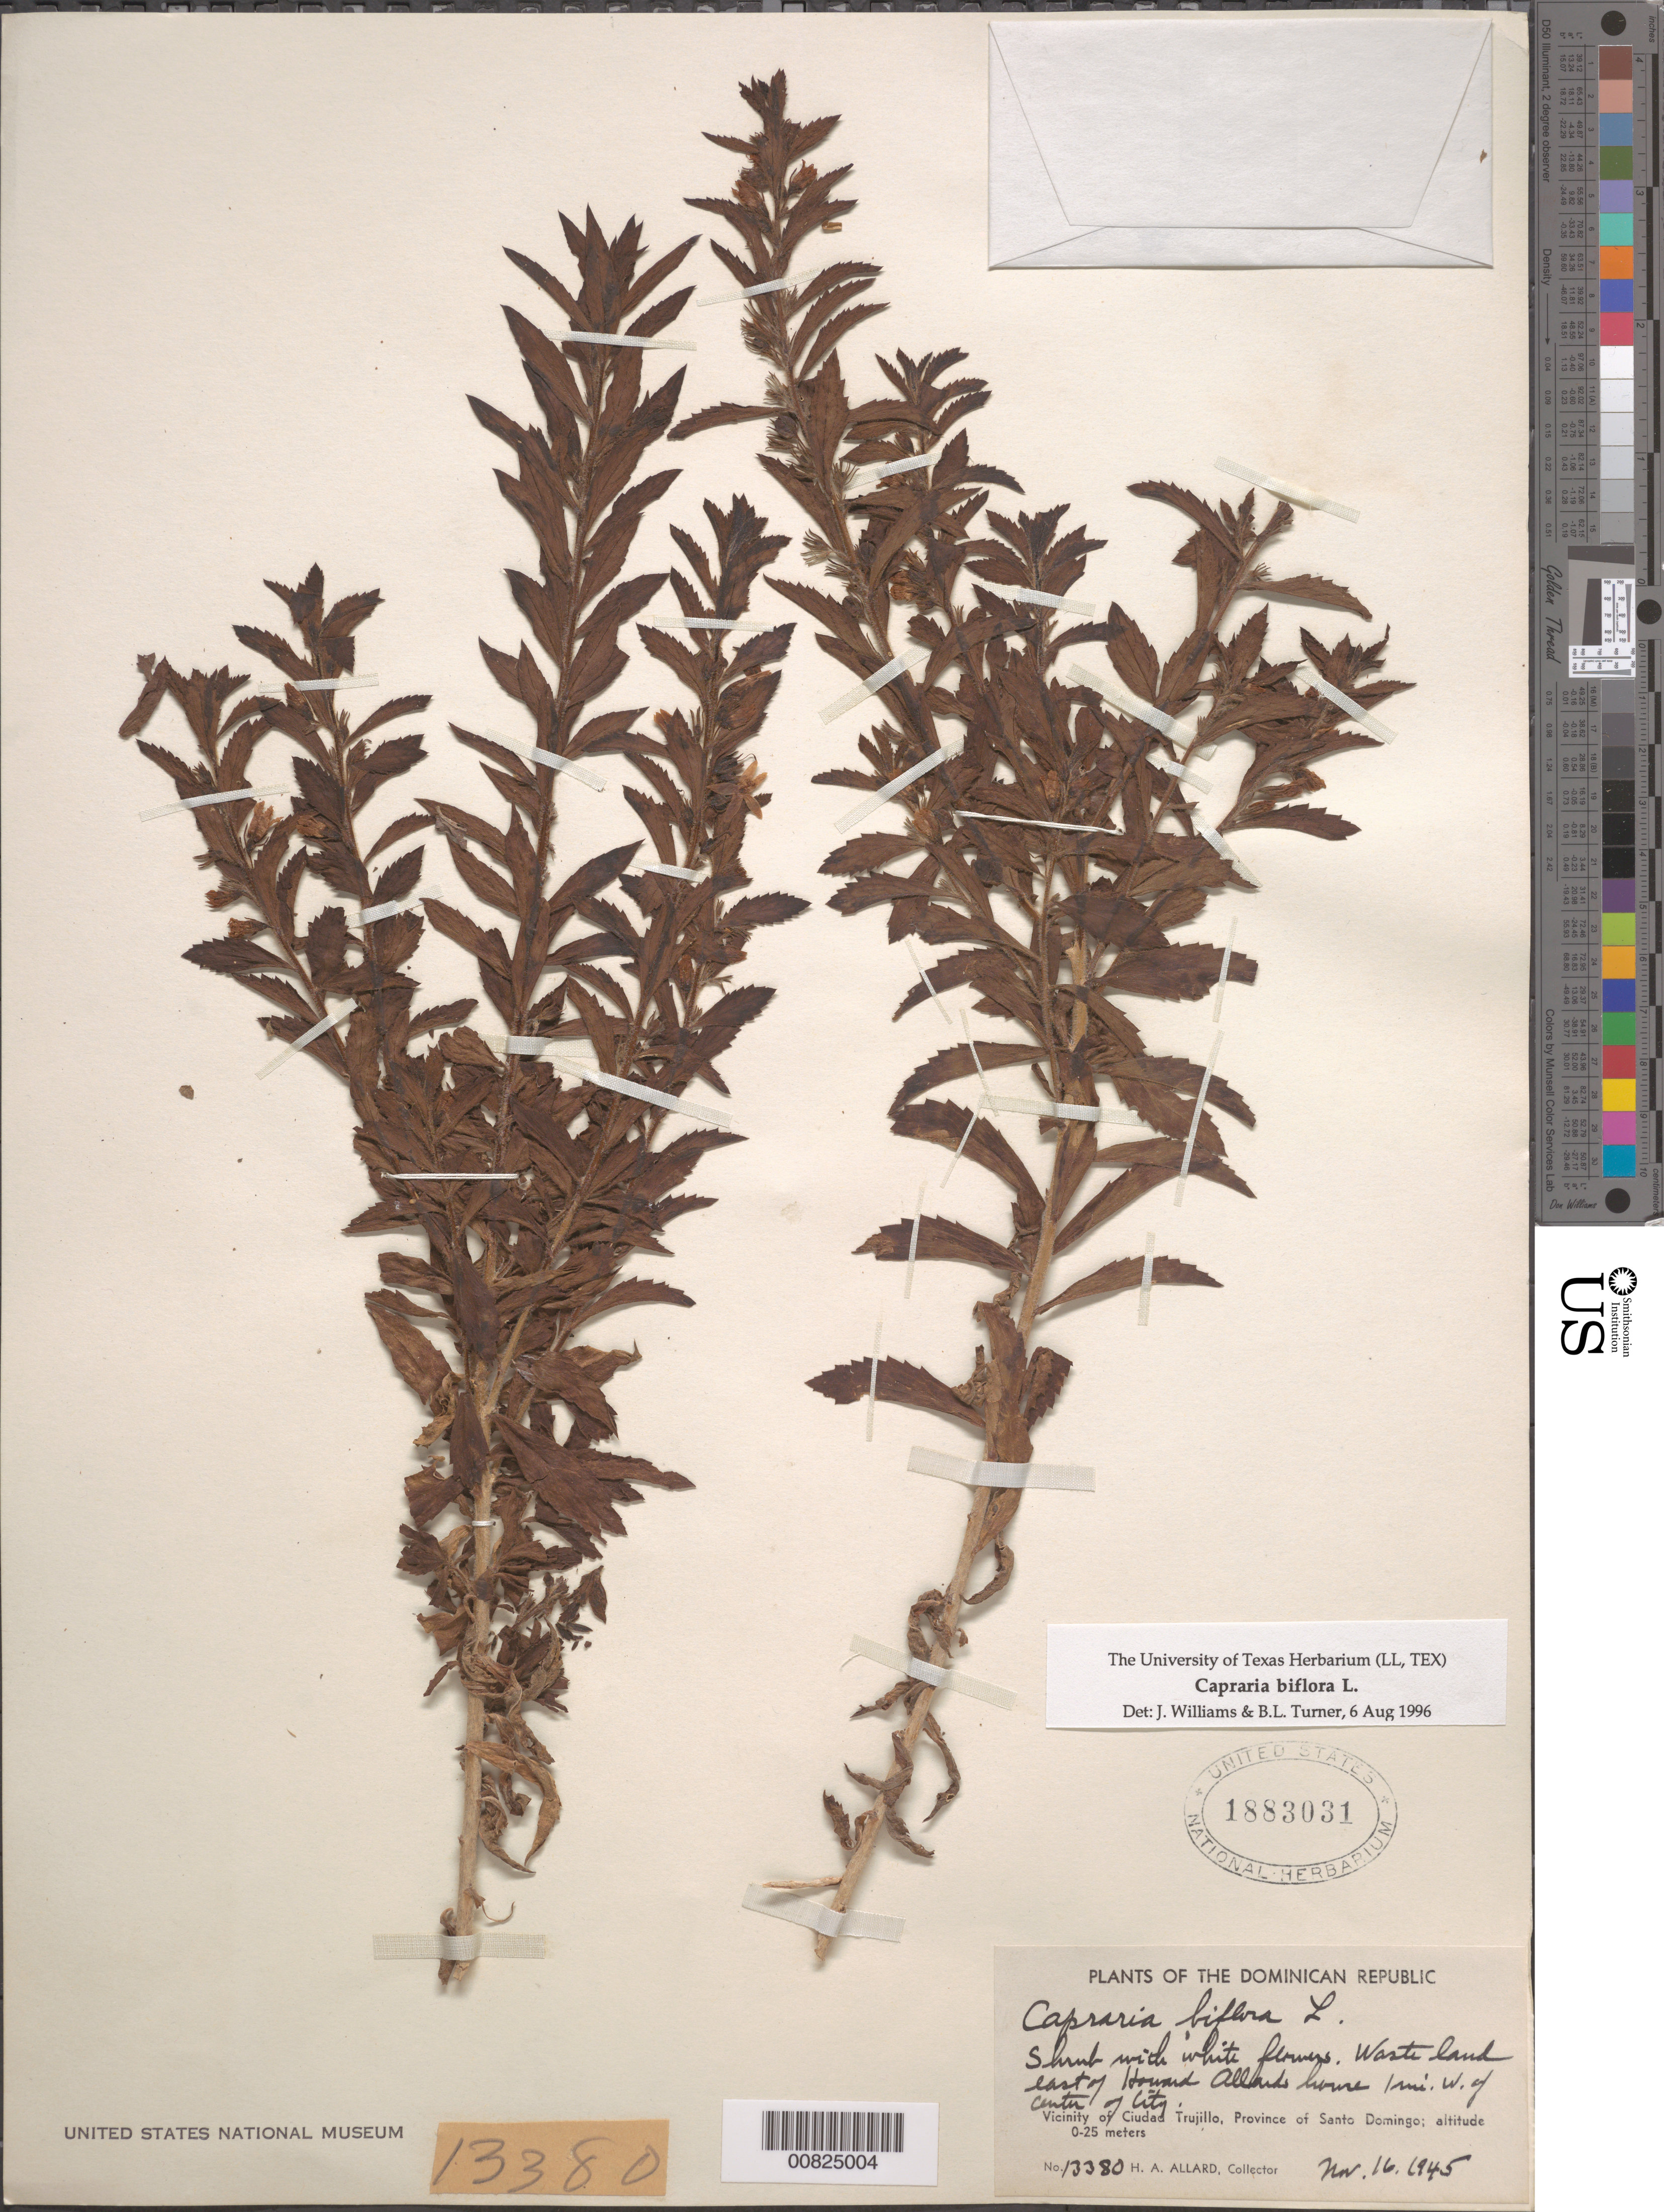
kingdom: Plantae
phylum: Tracheophyta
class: Magnoliopsida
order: Lamiales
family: Scrophulariaceae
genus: Capraria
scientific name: Capraria biflora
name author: L.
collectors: H. A. Allard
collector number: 13380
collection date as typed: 16 Nov 1945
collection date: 1945-11-16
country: Dominican Republic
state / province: Distrito Nacional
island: Hispaniola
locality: Vicinity of Santo Domingo, E of Howard Allard's home, 1 mile W of center of city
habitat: Waste land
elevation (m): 0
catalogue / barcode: US 1883031